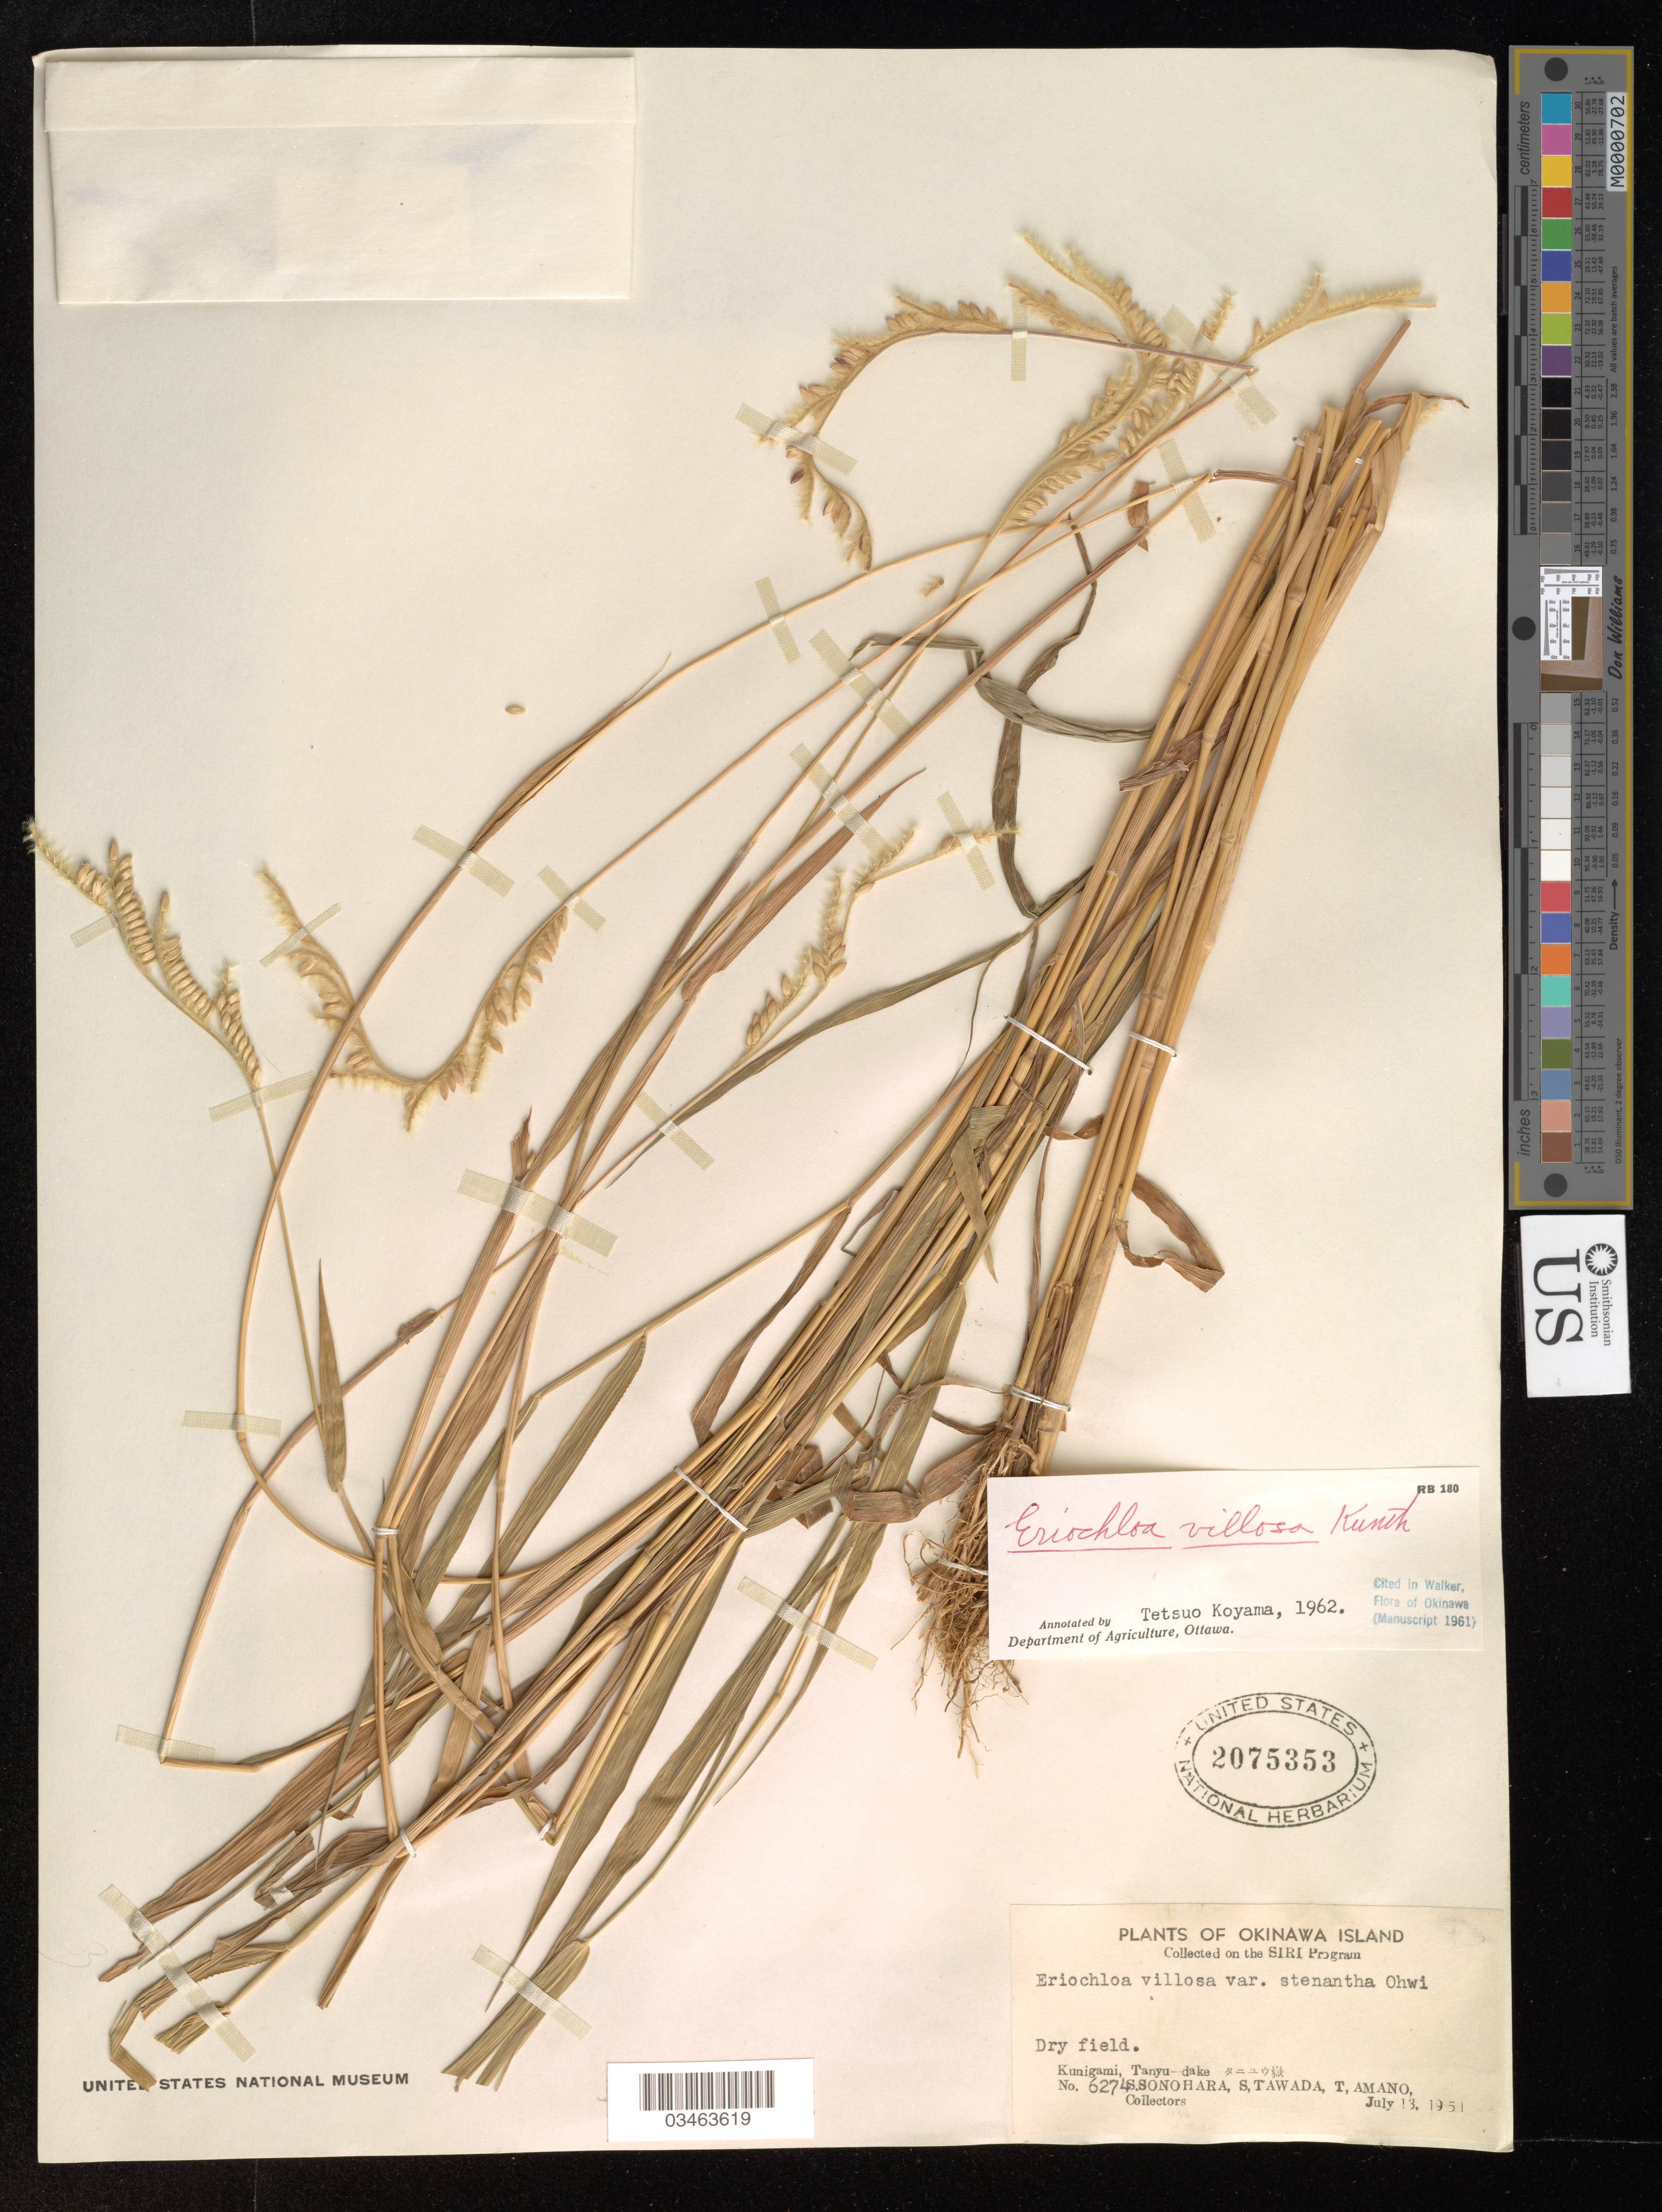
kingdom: Plantae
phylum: Tracheophyta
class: Liliopsida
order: Poales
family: Poaceae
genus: Eriochloa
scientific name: Eriochloa villosa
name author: (Thunb.) Kunth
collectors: S. Sonohara, S. Tawada & T. Amano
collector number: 6274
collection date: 1951-07-13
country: Japan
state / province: Okinawa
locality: Okinawa Island. Kunigami, Tanyu-dake.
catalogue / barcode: US 2075353